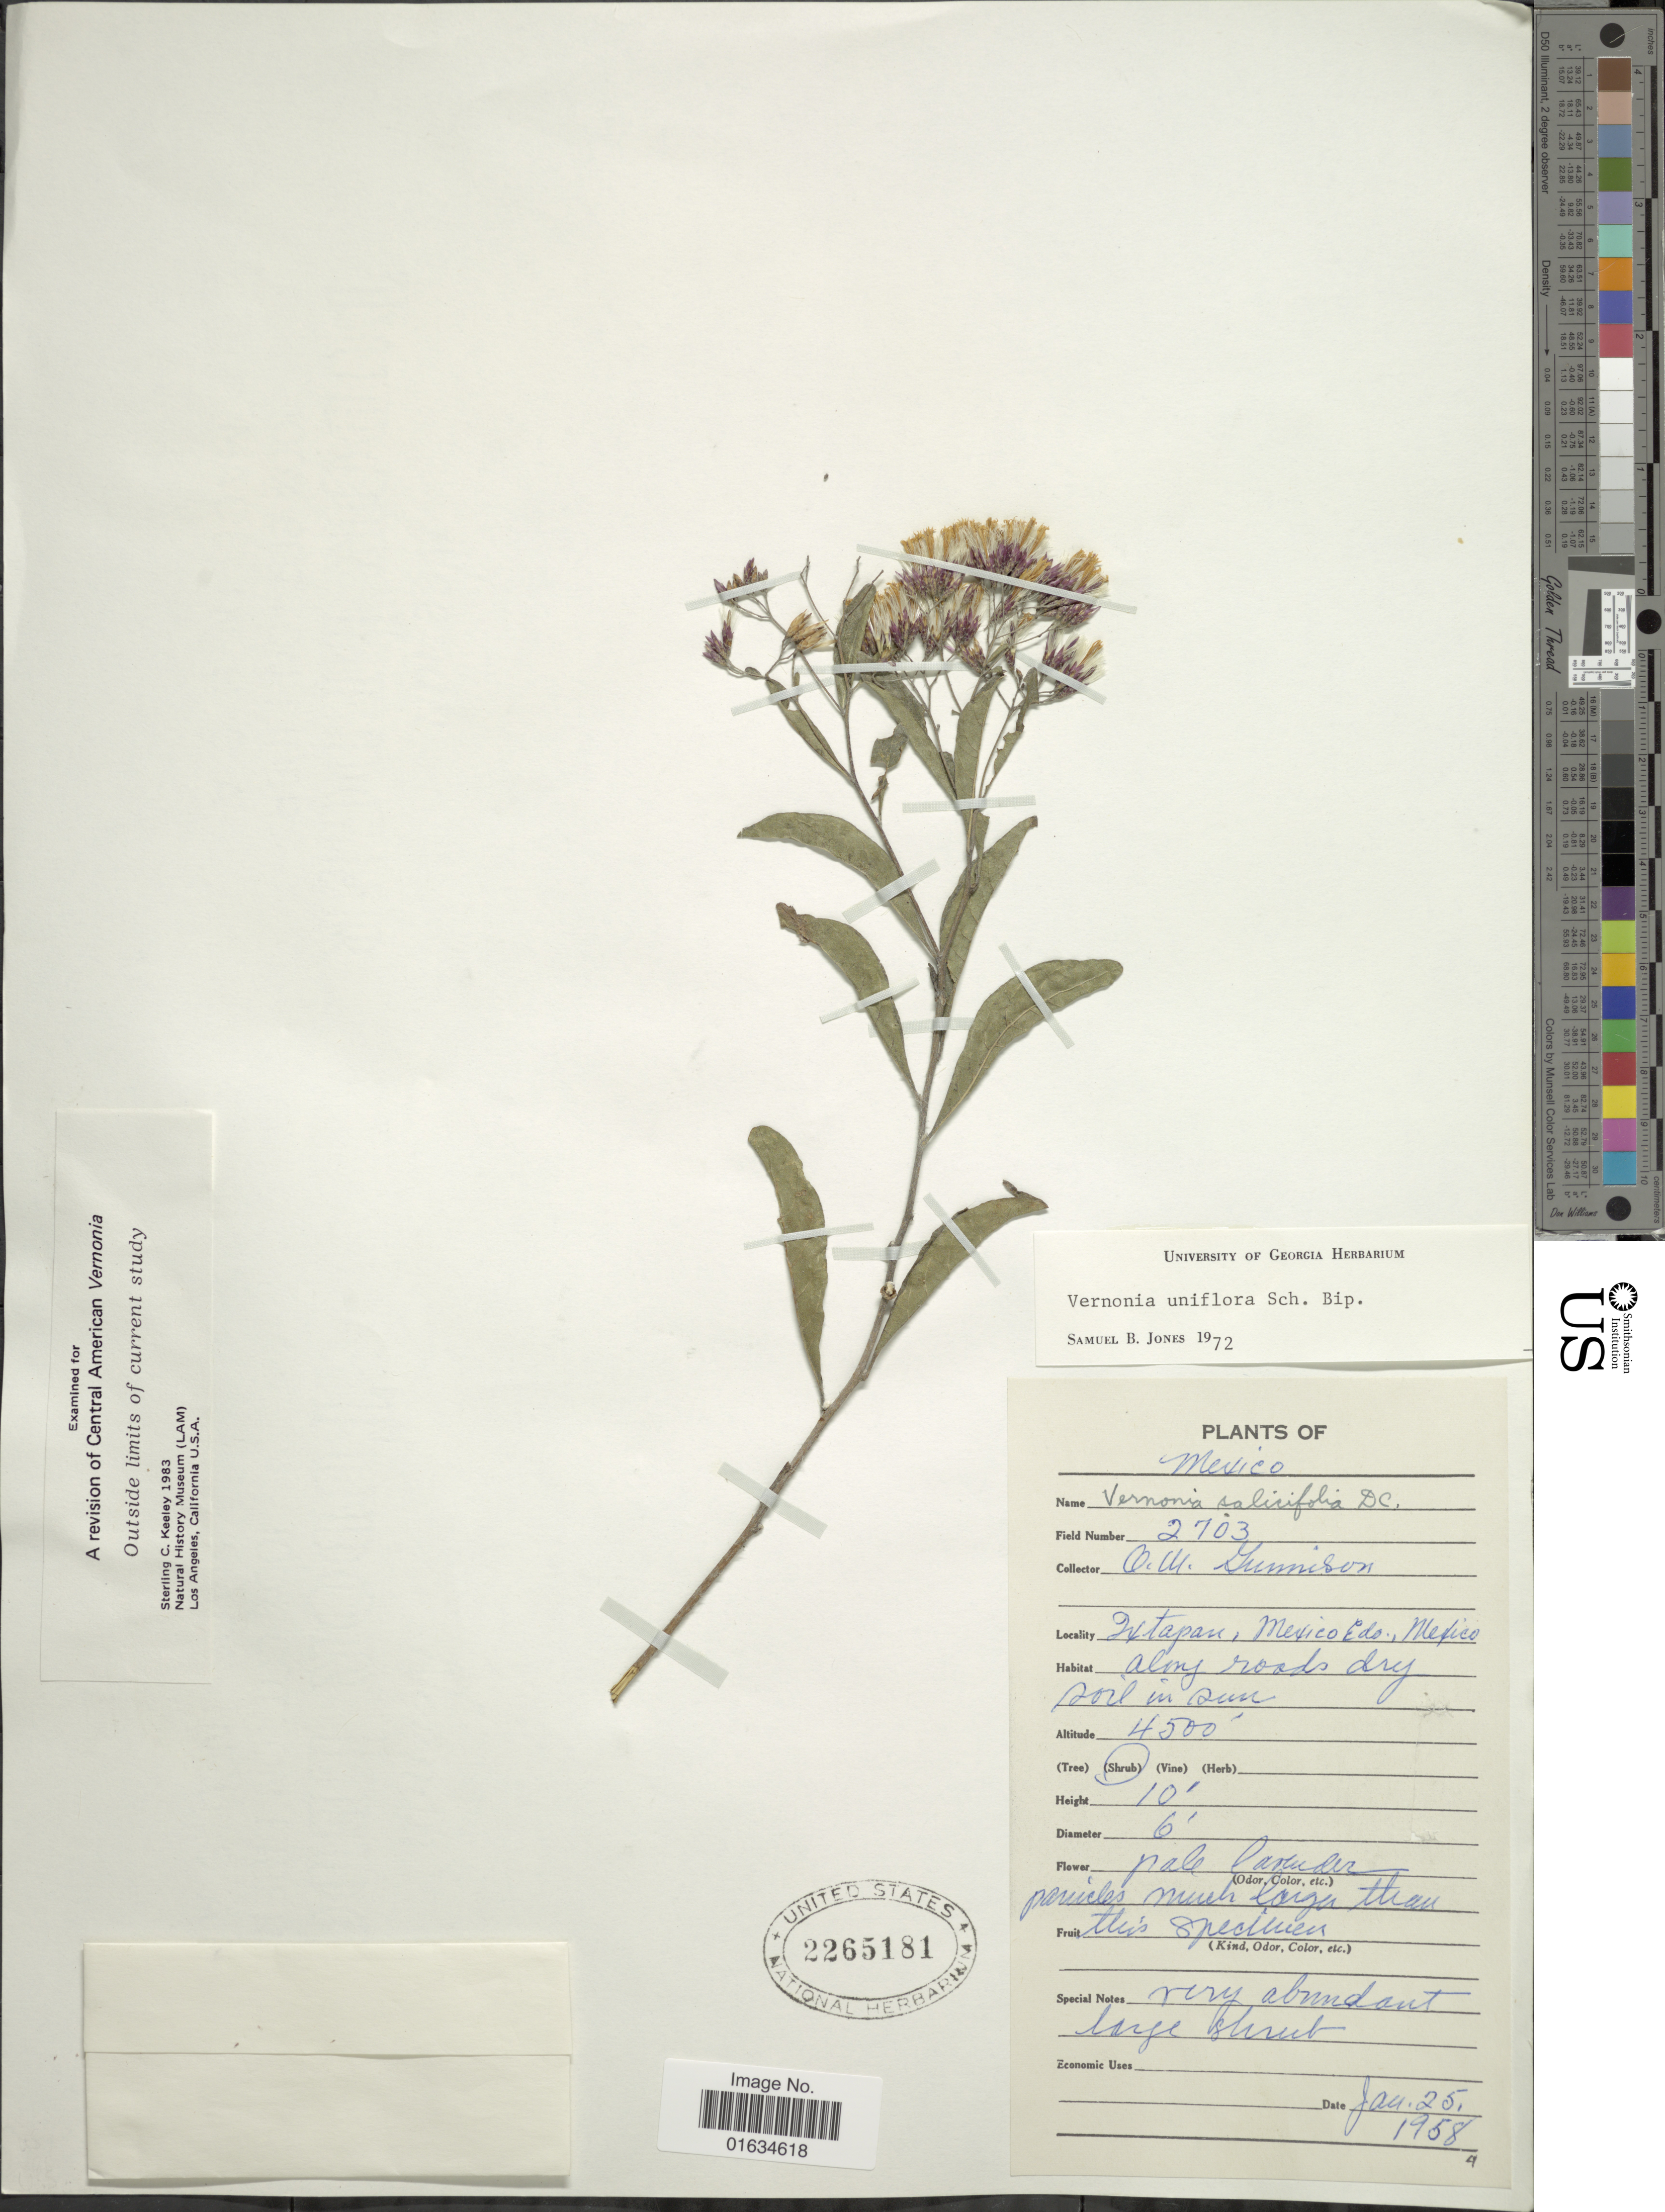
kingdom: Plantae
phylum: Tracheophyta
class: Magnoliopsida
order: Asterales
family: Asteraceae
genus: Critoniopsis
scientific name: Critoniopsis salicifolia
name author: (DC.) H. Rob.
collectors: A. Grumison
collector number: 2703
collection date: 1958-01-25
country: Mexico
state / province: México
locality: Ixtapan, Along roads dry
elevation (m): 1372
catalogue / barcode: US 2265181